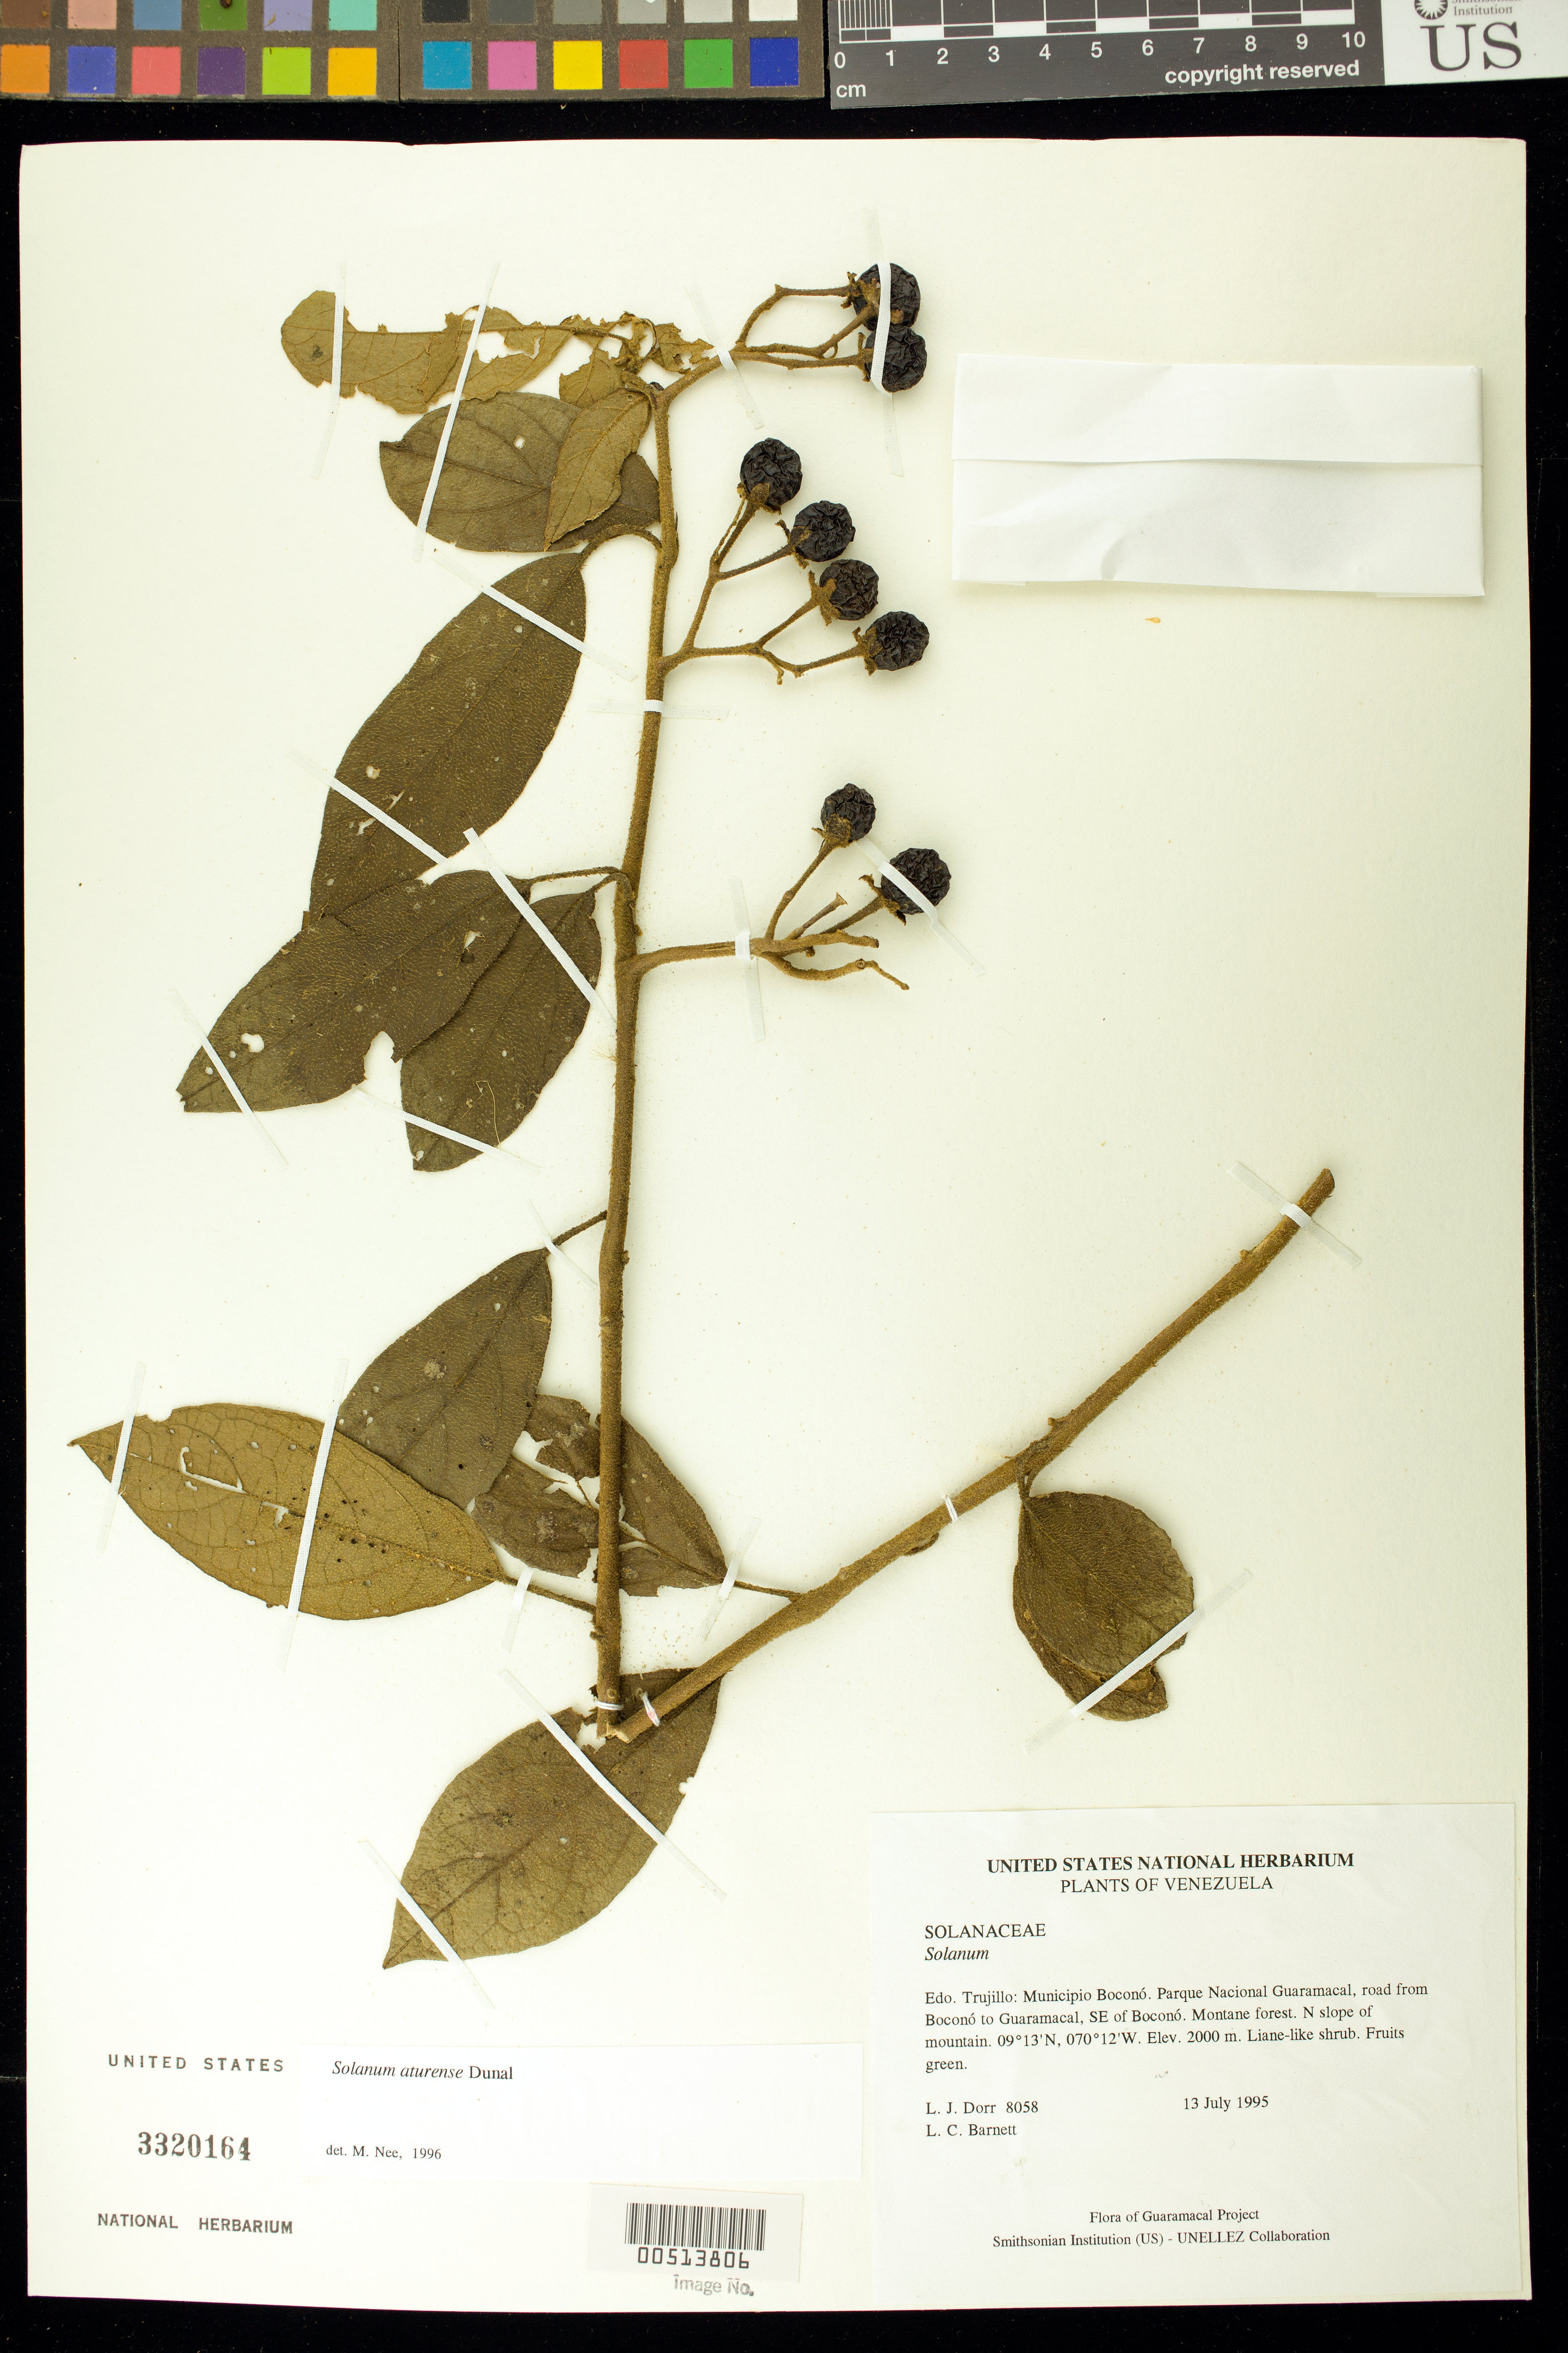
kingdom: Plantae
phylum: Tracheophyta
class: Magnoliopsida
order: Solanales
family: Solanaceae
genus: Solanum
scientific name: Solanum aturense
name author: Humb. & Bonpl. ex Dunal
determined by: Nee, Michael H.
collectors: L. J. Dorr & L. C. Barnett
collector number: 8058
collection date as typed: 13 Jul 1995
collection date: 1995-07-13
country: Venezuela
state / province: Trujillo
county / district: Boconó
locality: Parque Nacional Guaramacal, road from Boconó to Guaramacal, SE of Boconó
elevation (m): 2000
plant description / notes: PORT, US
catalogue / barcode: US 3320164